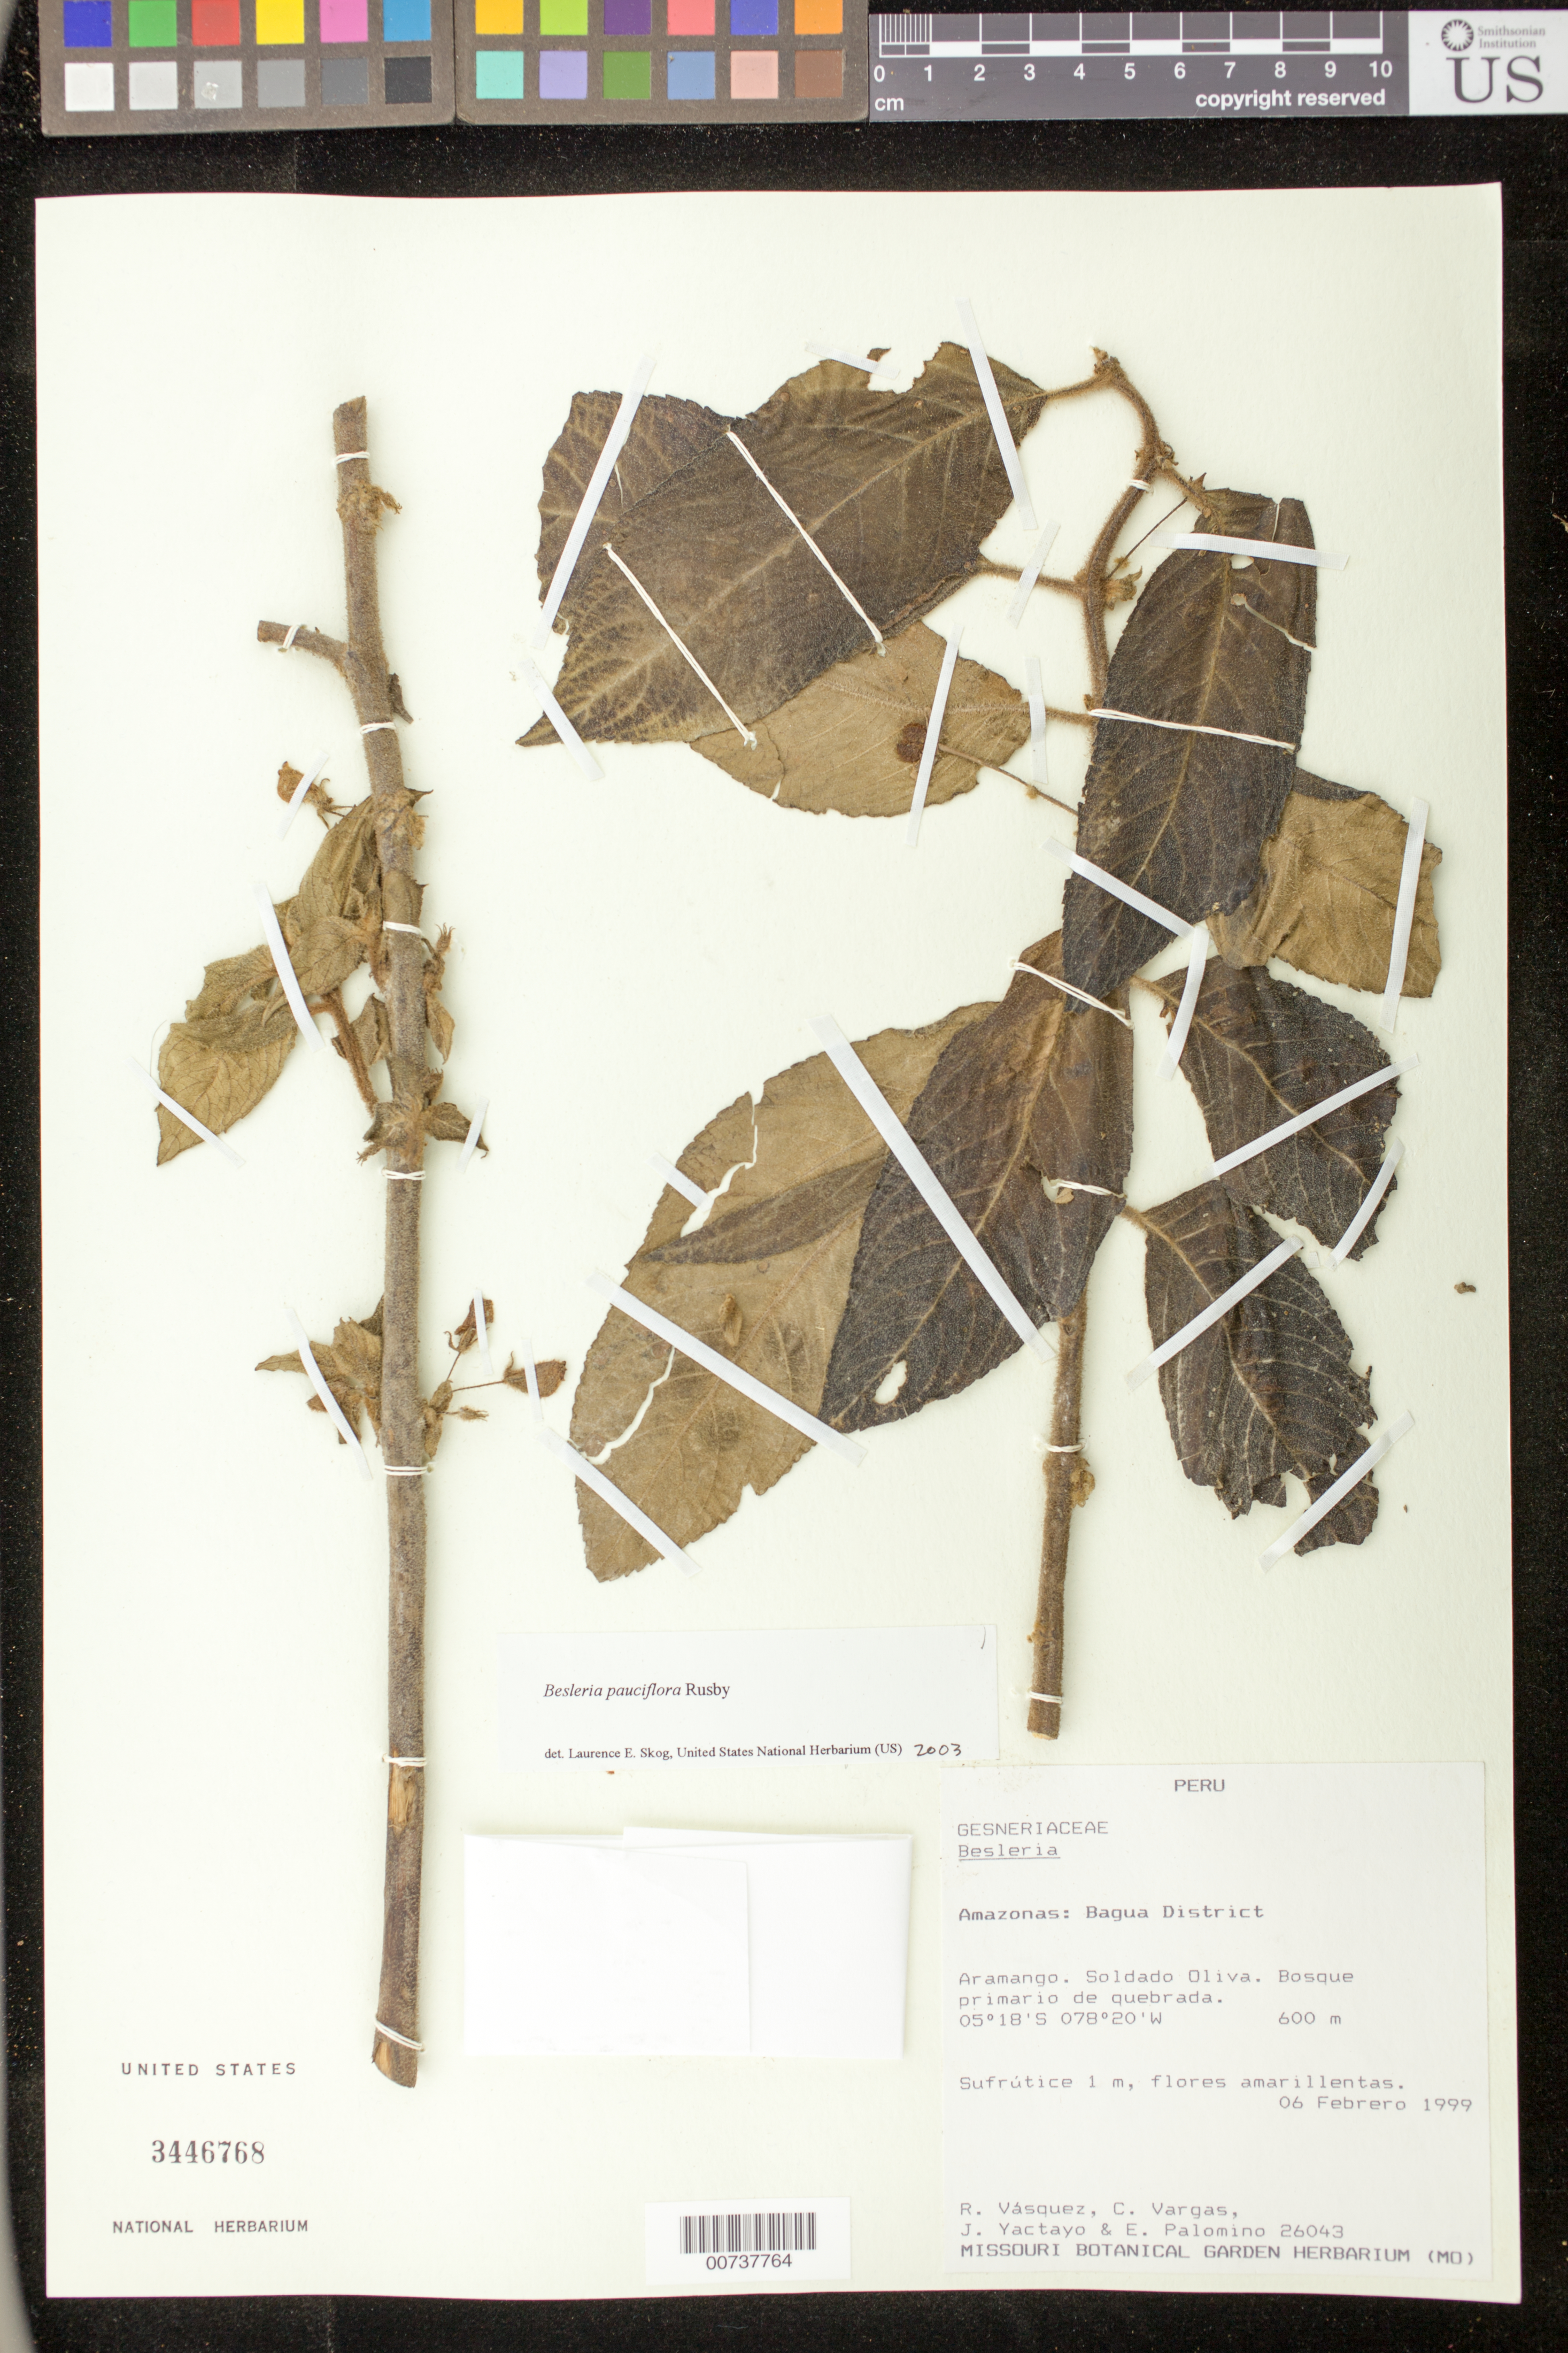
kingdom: Plantae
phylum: Tracheophyta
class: Magnoliopsida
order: Lamiales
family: Gesneriaceae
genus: Besleria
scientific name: Besleria pauciflora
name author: Rusby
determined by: Skog, Laurence E.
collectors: R. Vásquez, C. Vargas, J. Yactayo & E. Palomino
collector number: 26043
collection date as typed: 06 Feb 1999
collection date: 1999-02-06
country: Peru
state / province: Amazonas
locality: Bagua District, Aramango, Soldado Oliva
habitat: Bosque primario de quebrada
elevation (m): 600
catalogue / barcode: US 3446768